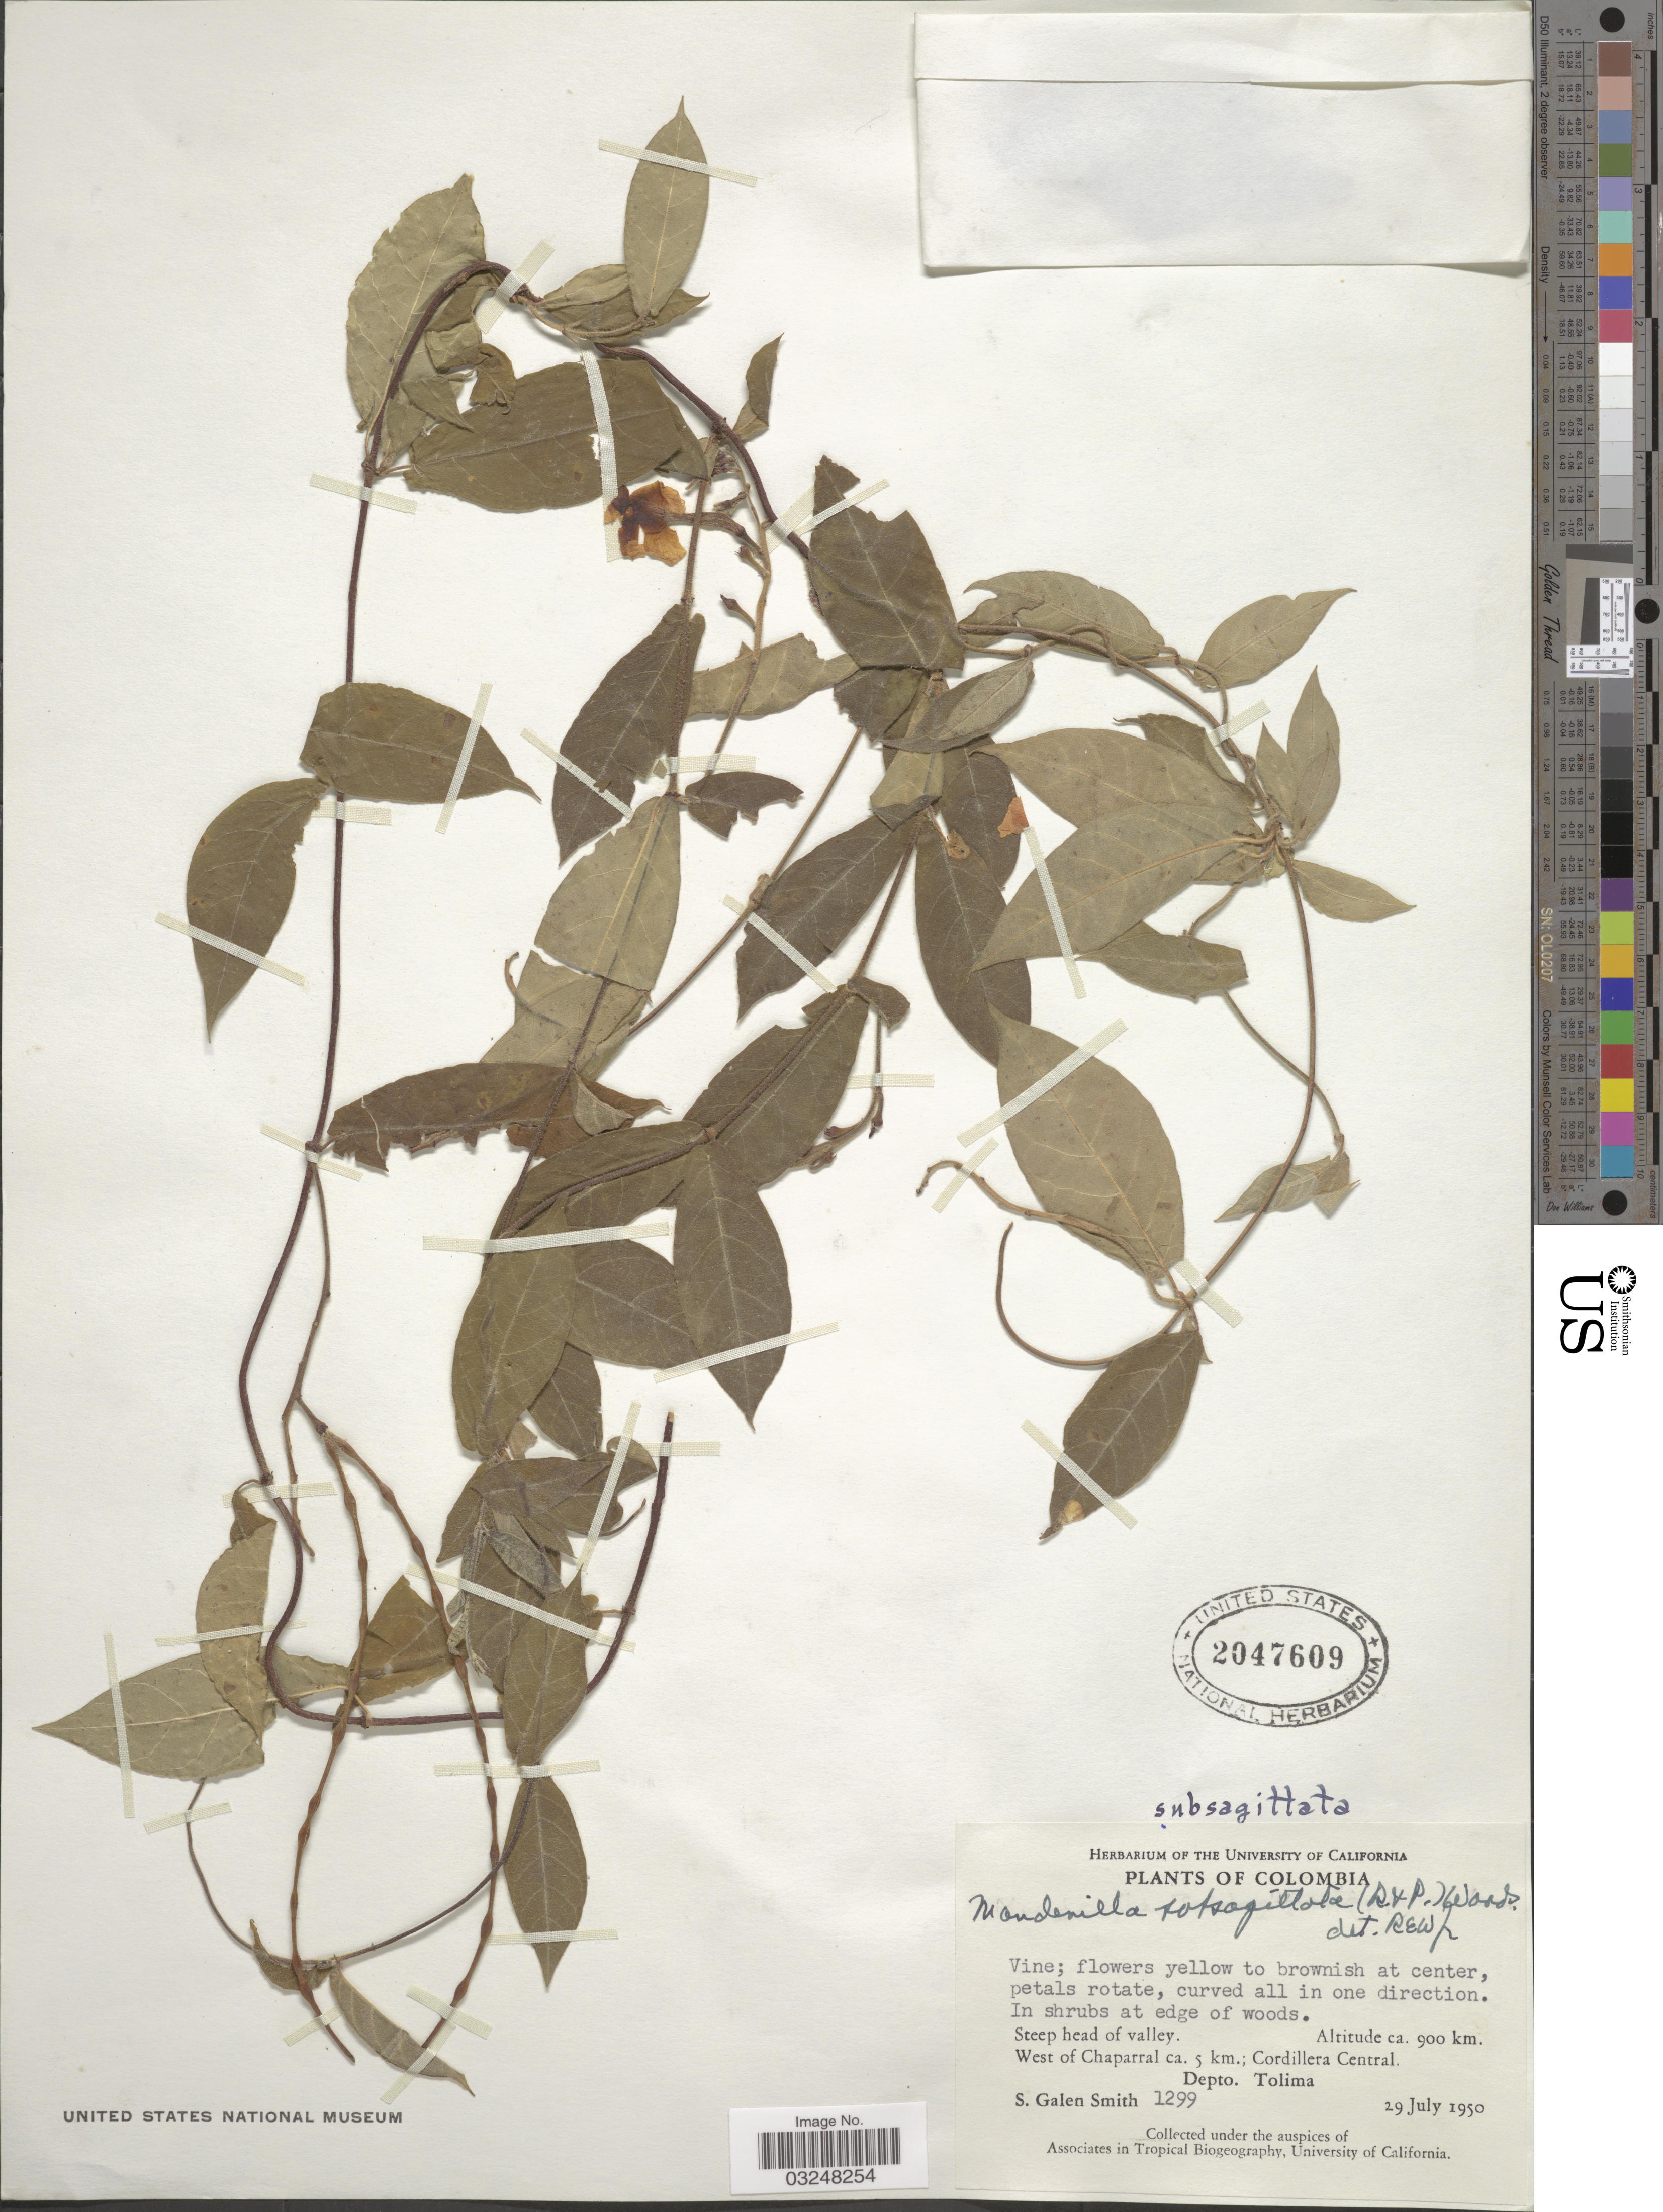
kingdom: Plantae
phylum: Tracheophyta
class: Magnoliopsida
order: Gentianales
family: Apocynaceae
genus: Mandevilla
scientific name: Mandevilla subsagittata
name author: (Ruiz & Pav.) Woodson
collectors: S. G. Smith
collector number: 1299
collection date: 1950-07-29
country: Colombia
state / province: Tolima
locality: Steep head of valley. West of Chaparral ca. 5 km.; Cordillera Central. Depto. Tolima.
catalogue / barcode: US 2047609